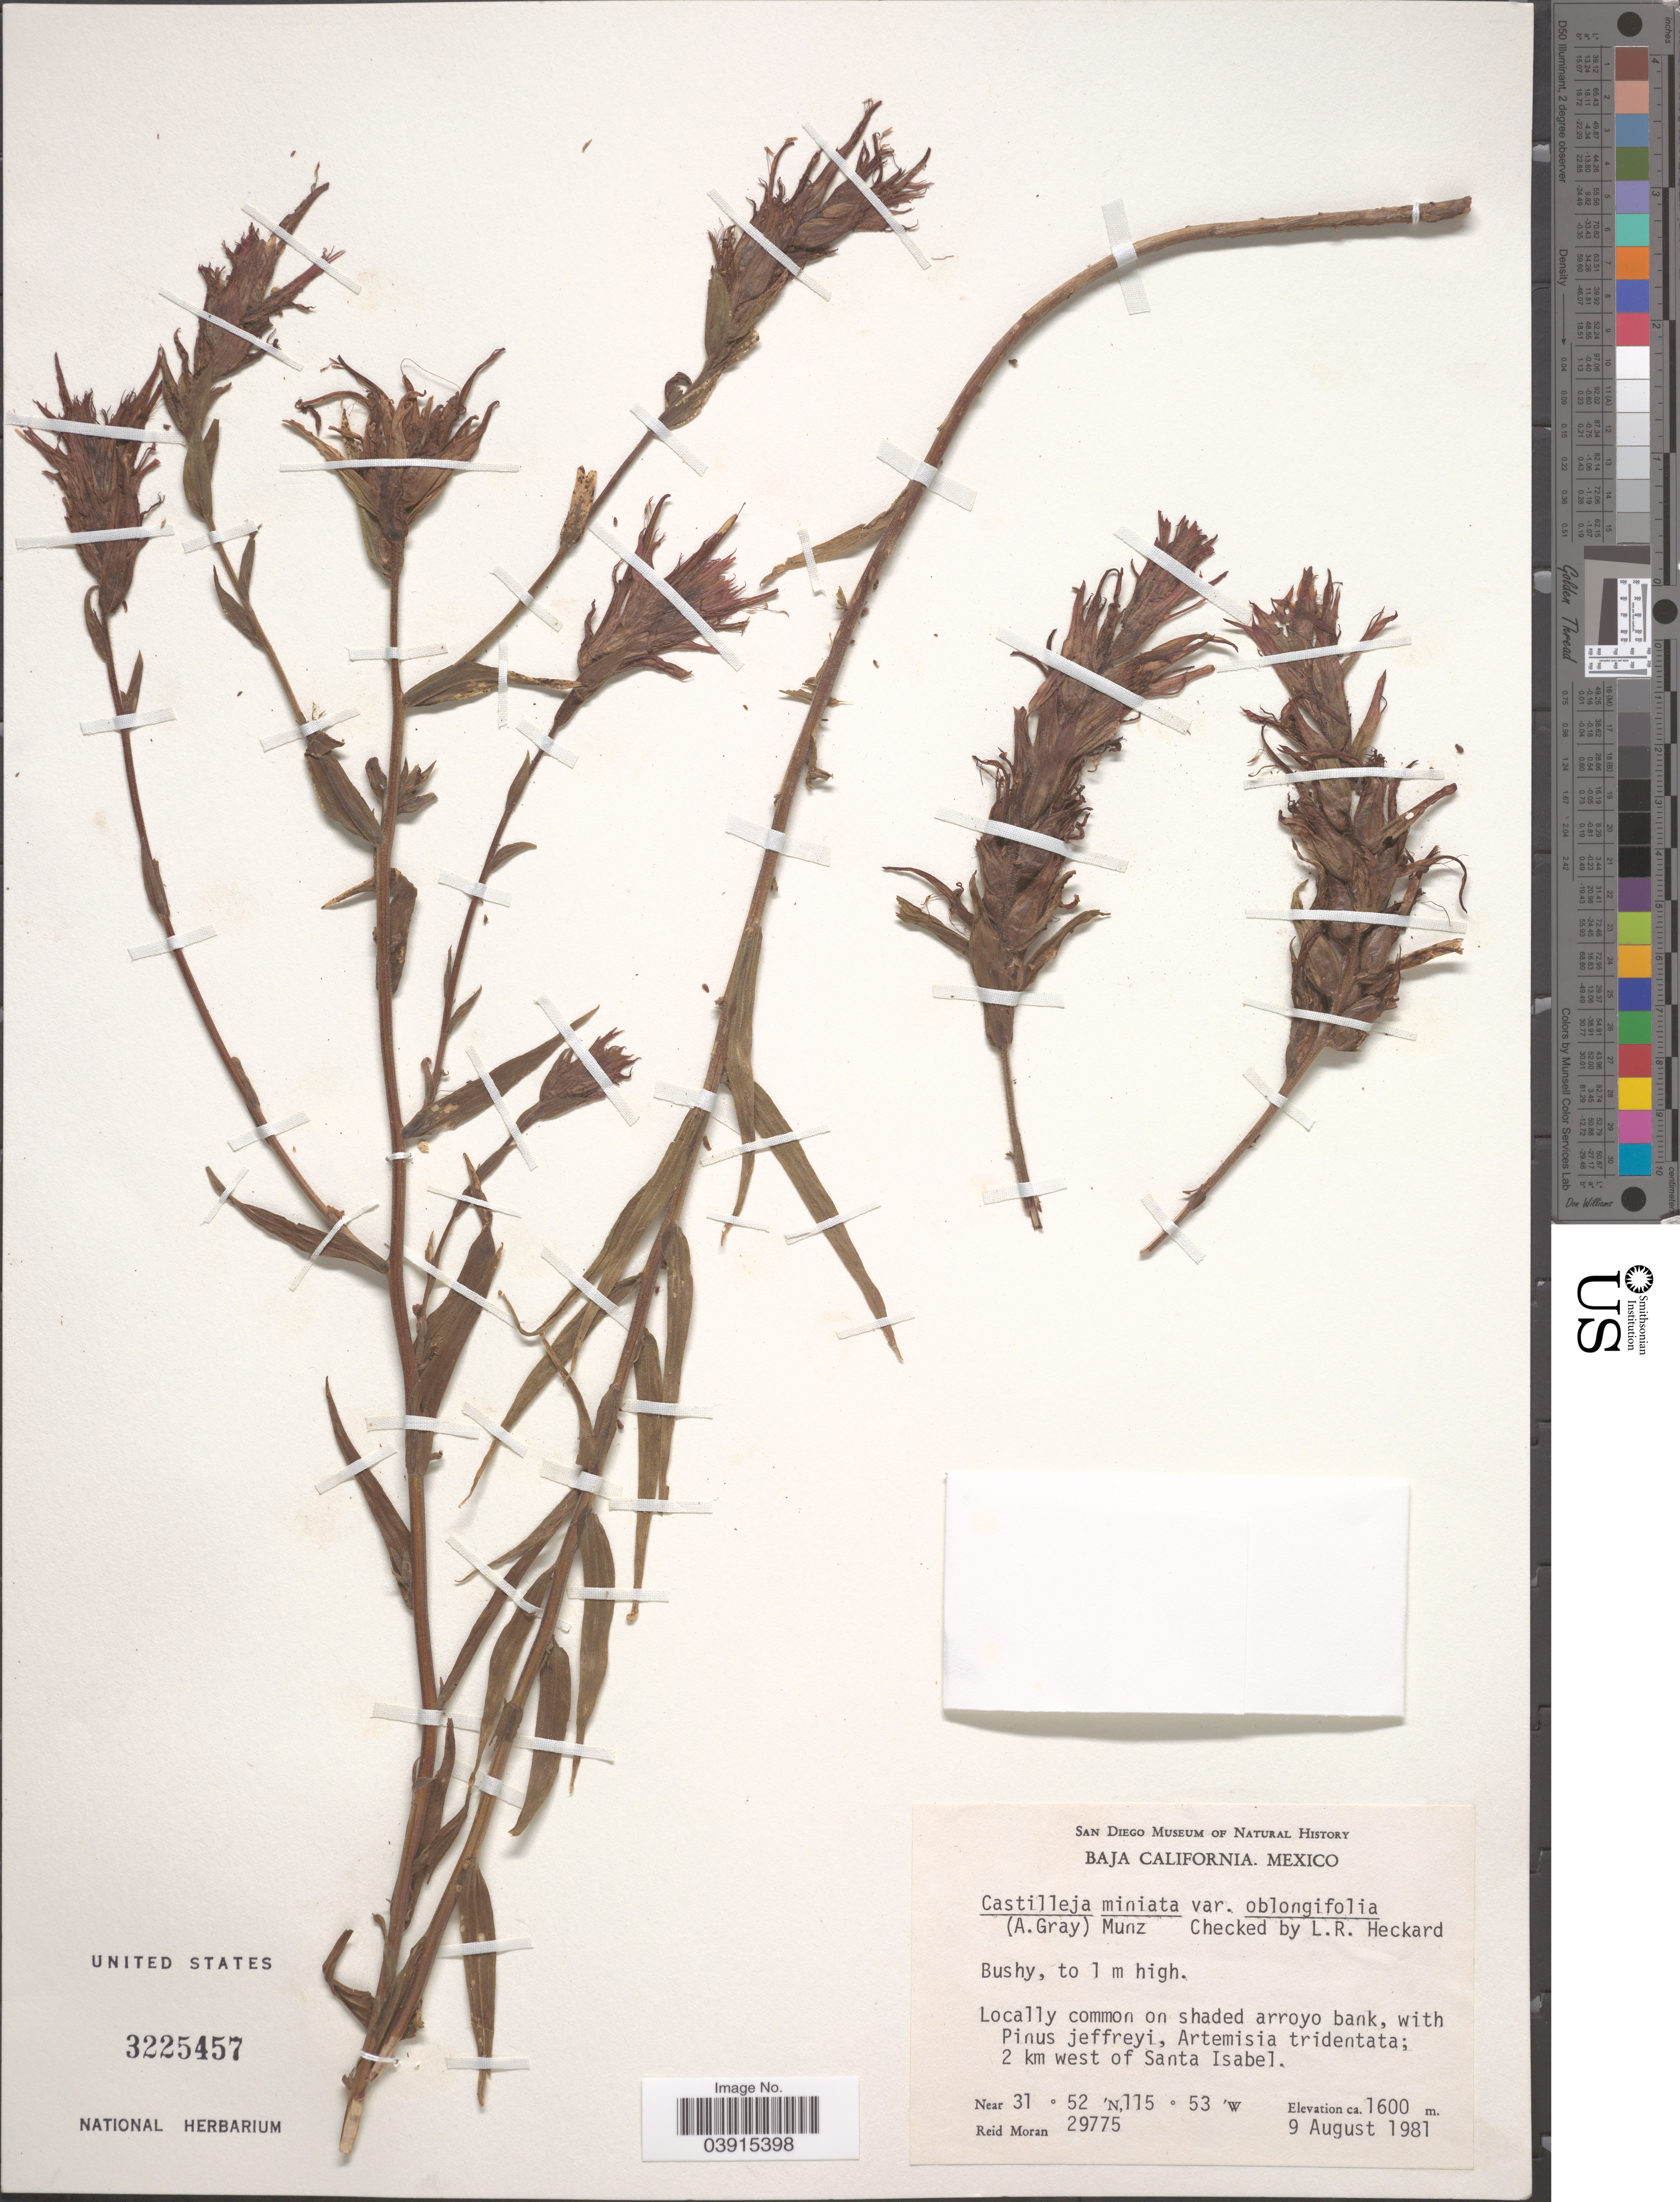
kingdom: Plantae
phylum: Tracheophyta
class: Magnoliopsida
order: Lamiales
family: Orobanchaceae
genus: Castilleja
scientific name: Castilleja miniata var. oblongifolia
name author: (A. Gray) Munz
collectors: R. Moran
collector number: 29775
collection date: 1981-08-09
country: Mexico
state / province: Baja California Norte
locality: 2 km west of Santa Isabel.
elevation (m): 1600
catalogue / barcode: US 3225457